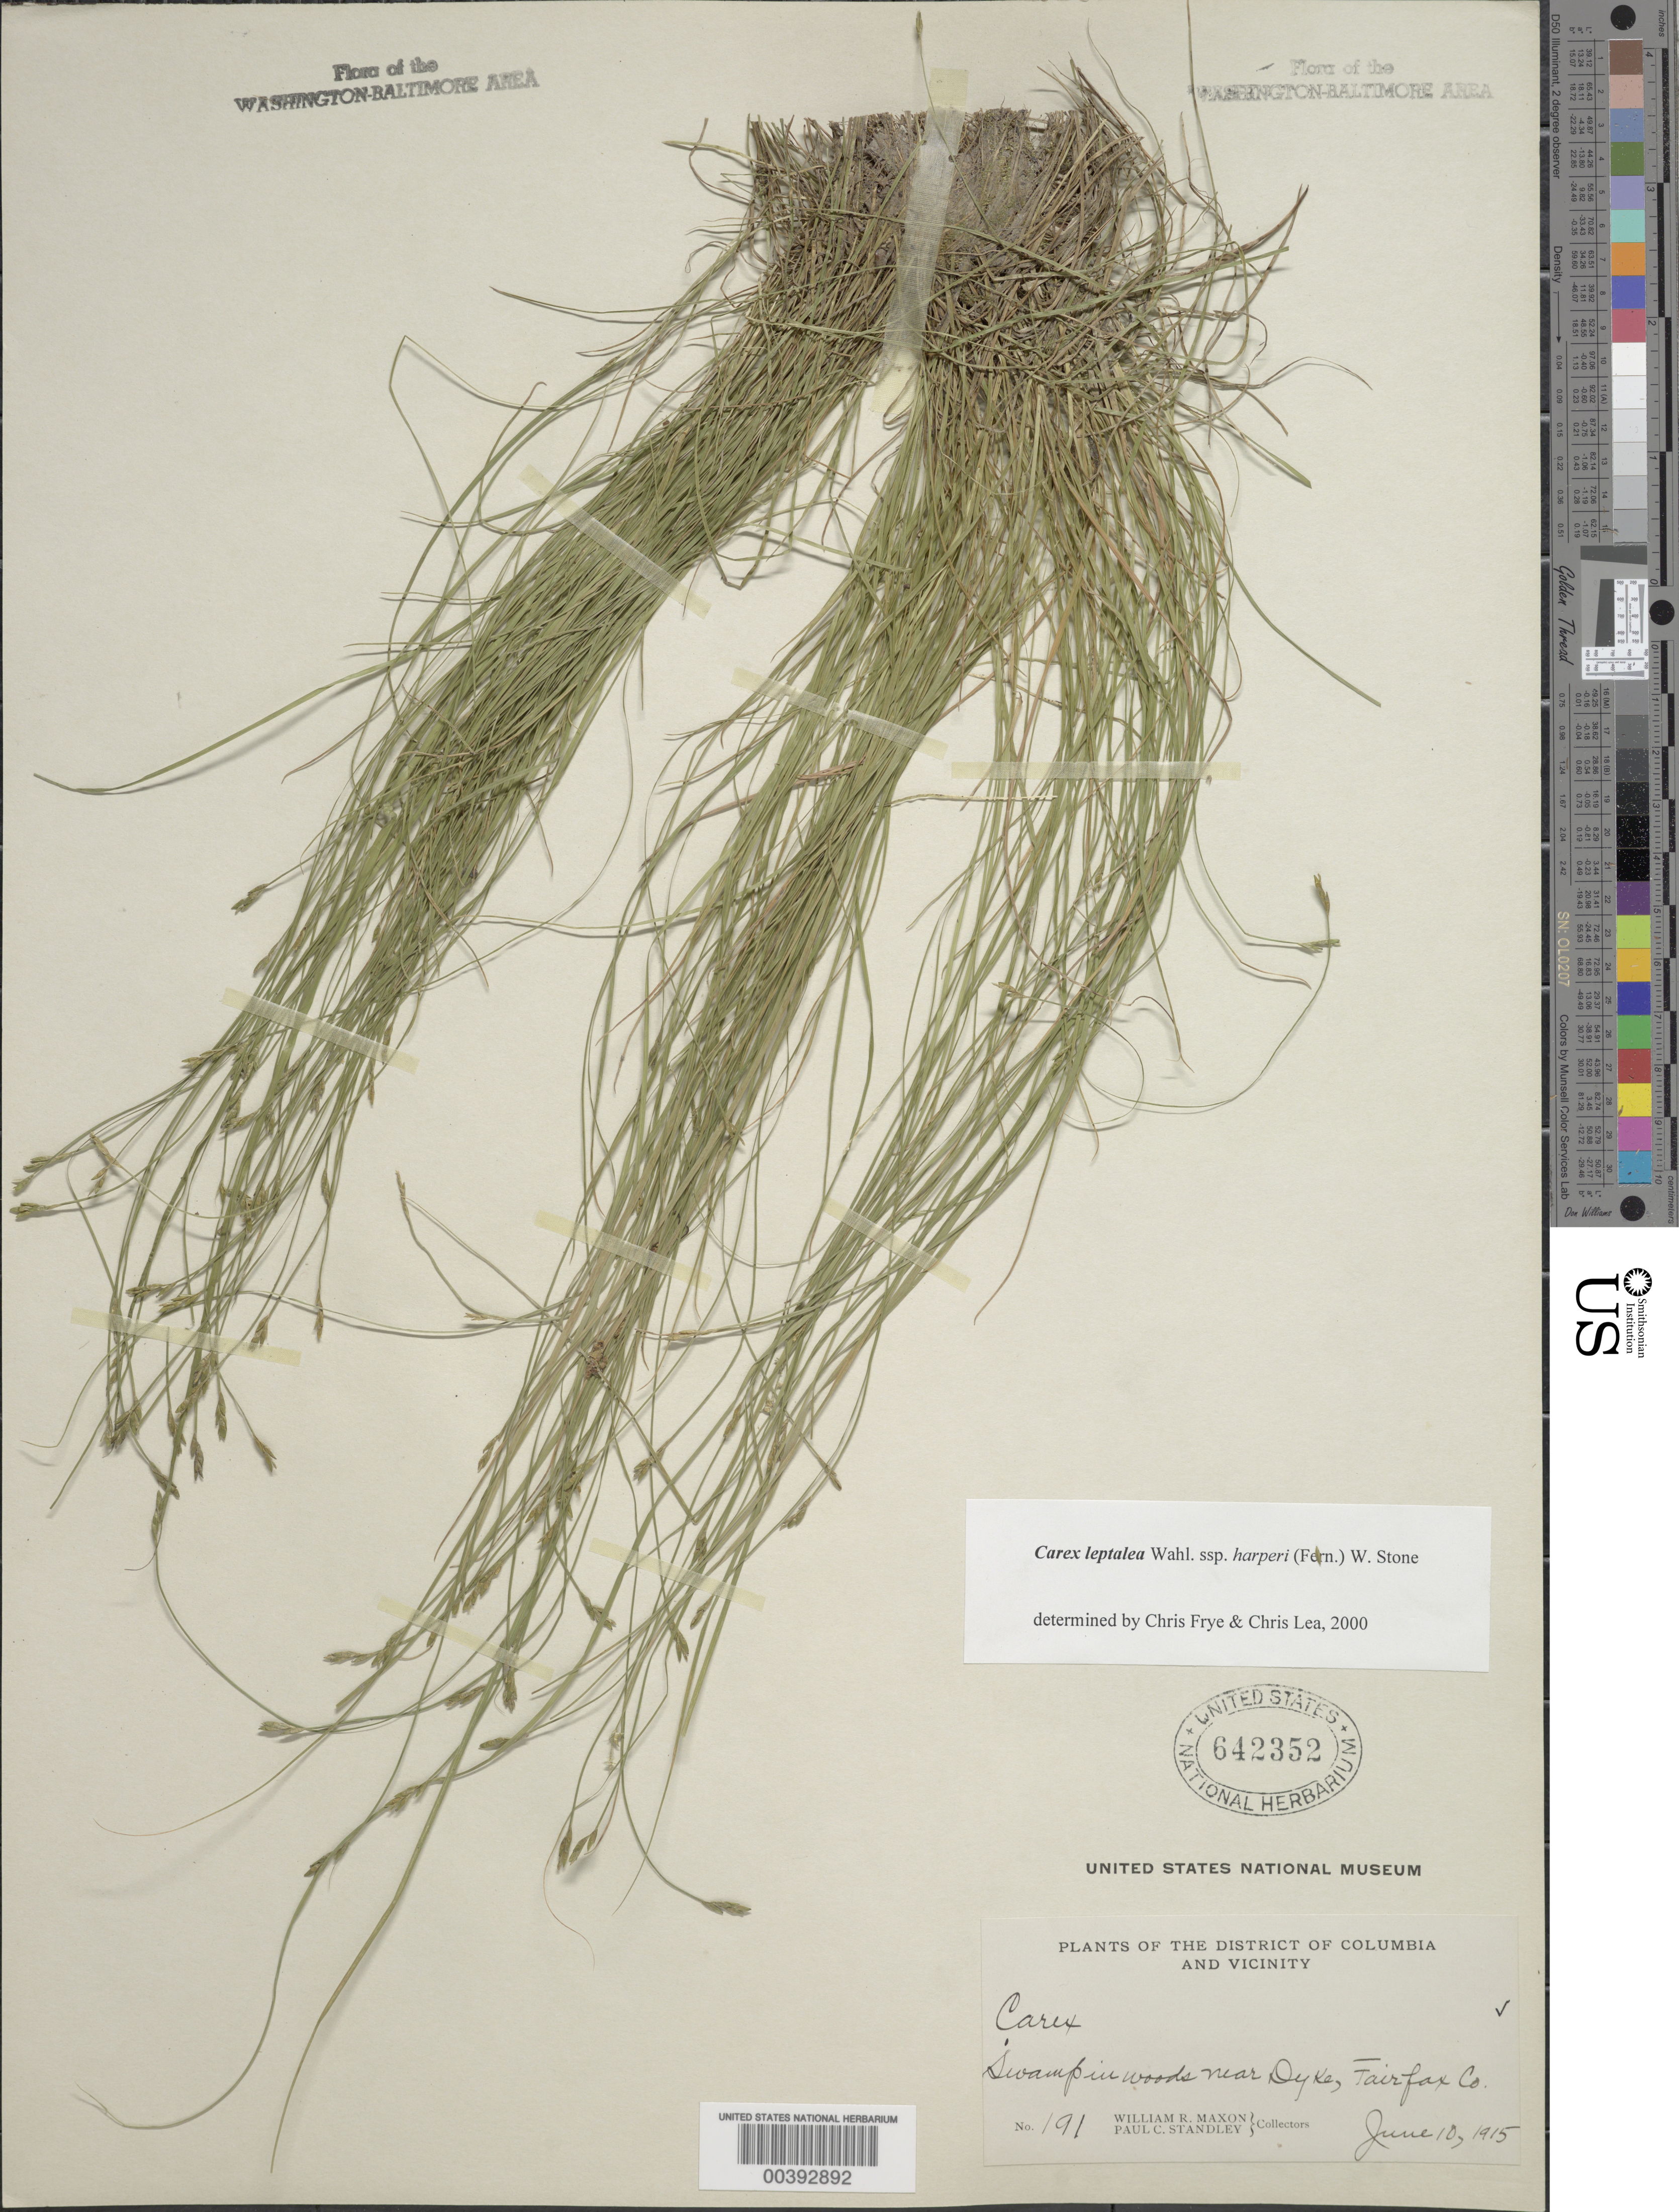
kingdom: Plantae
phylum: Tracheophyta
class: Liliopsida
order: Poales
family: Cyperaceae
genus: Carex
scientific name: Carex leptalea var. harperi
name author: (Fernald) W. Stone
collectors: W. R. Maxon & P. C. Standley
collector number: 191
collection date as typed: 10 Jun 1915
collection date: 1915-06-10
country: United States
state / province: Virginia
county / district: Fairfax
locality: near Dyke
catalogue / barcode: US 642352